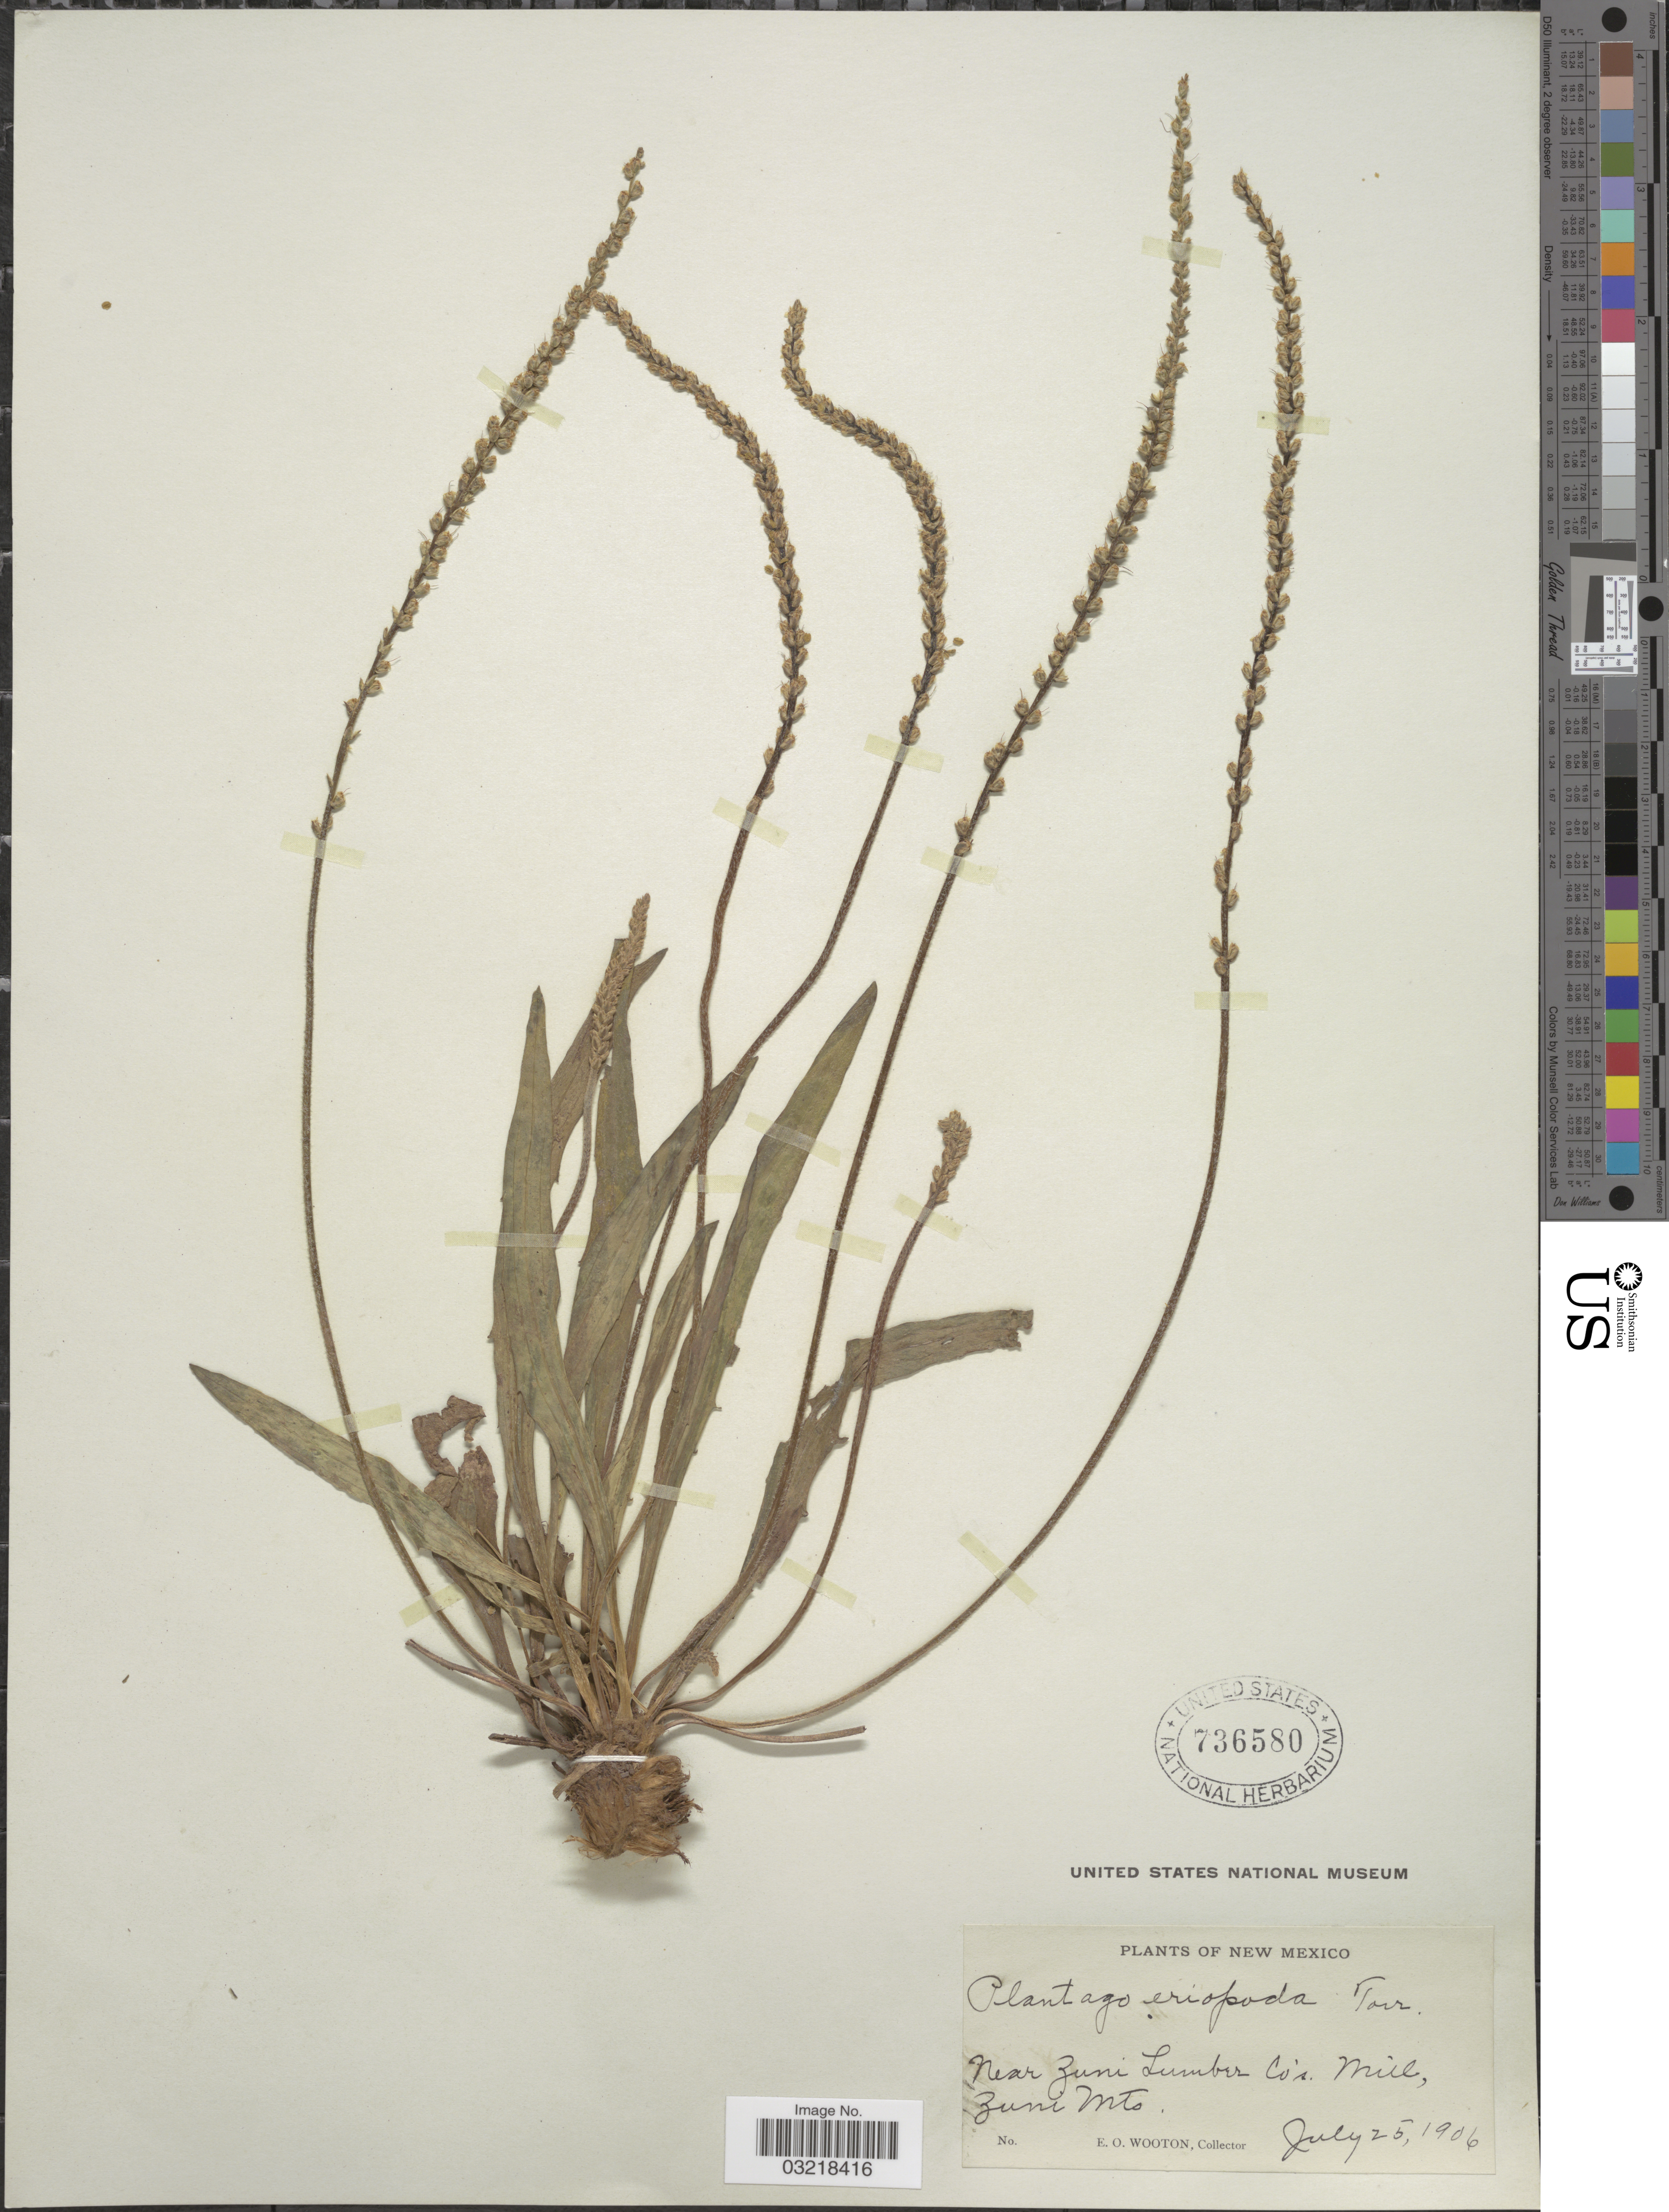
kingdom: Plantae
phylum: Tracheophyta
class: Magnoliopsida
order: Lamiales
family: Plantaginaceae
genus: Plantago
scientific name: Plantago eriopoda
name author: Torr.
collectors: E. O. Wooton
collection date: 1906-07-25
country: United States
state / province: New Mexico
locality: Near Zuni Lumber Co's. Mill, Zuni Mts.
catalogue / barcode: US 736580